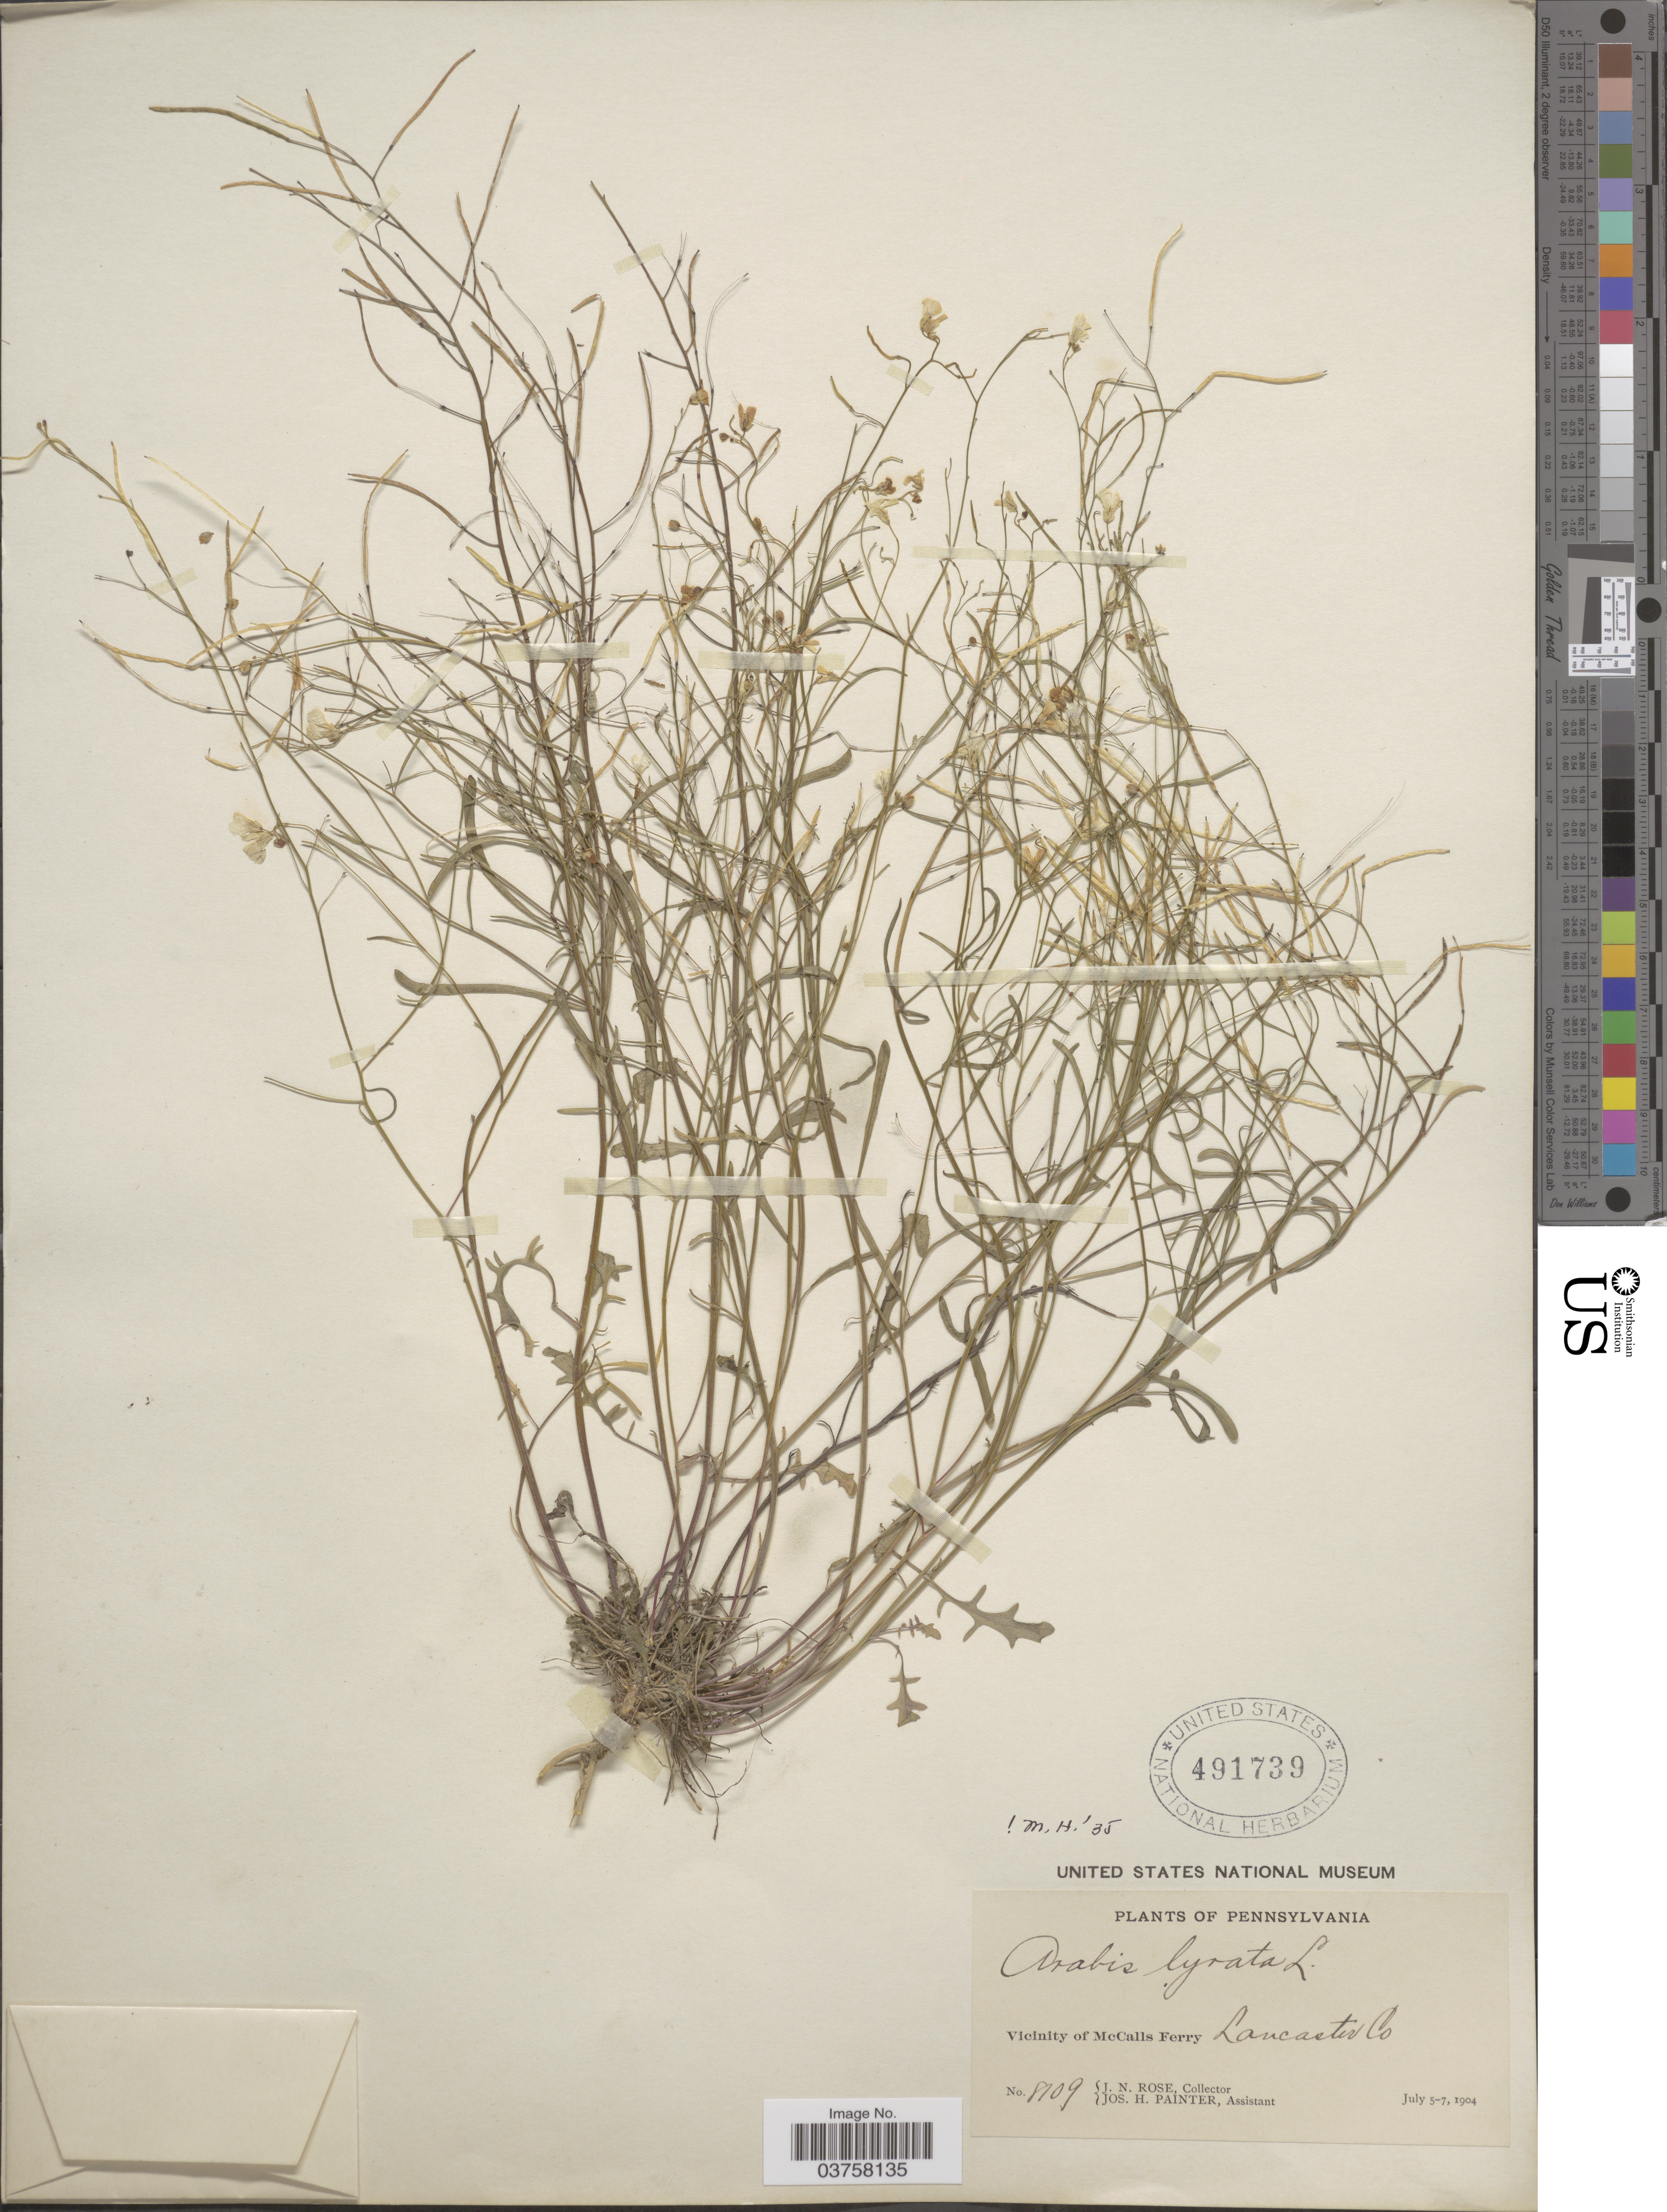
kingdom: Plantae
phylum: Tracheophyta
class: Magnoliopsida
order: Brassicales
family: Brassicaceae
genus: Arabis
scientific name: Arabis lyrata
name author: L.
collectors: J. N. Rose & J. H. Painter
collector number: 8109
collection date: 1904-07-05/1904-07-07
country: United States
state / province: Pennsylvania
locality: Vicinity of McCalls Ferry, Lancaster Co.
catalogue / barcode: US 491739